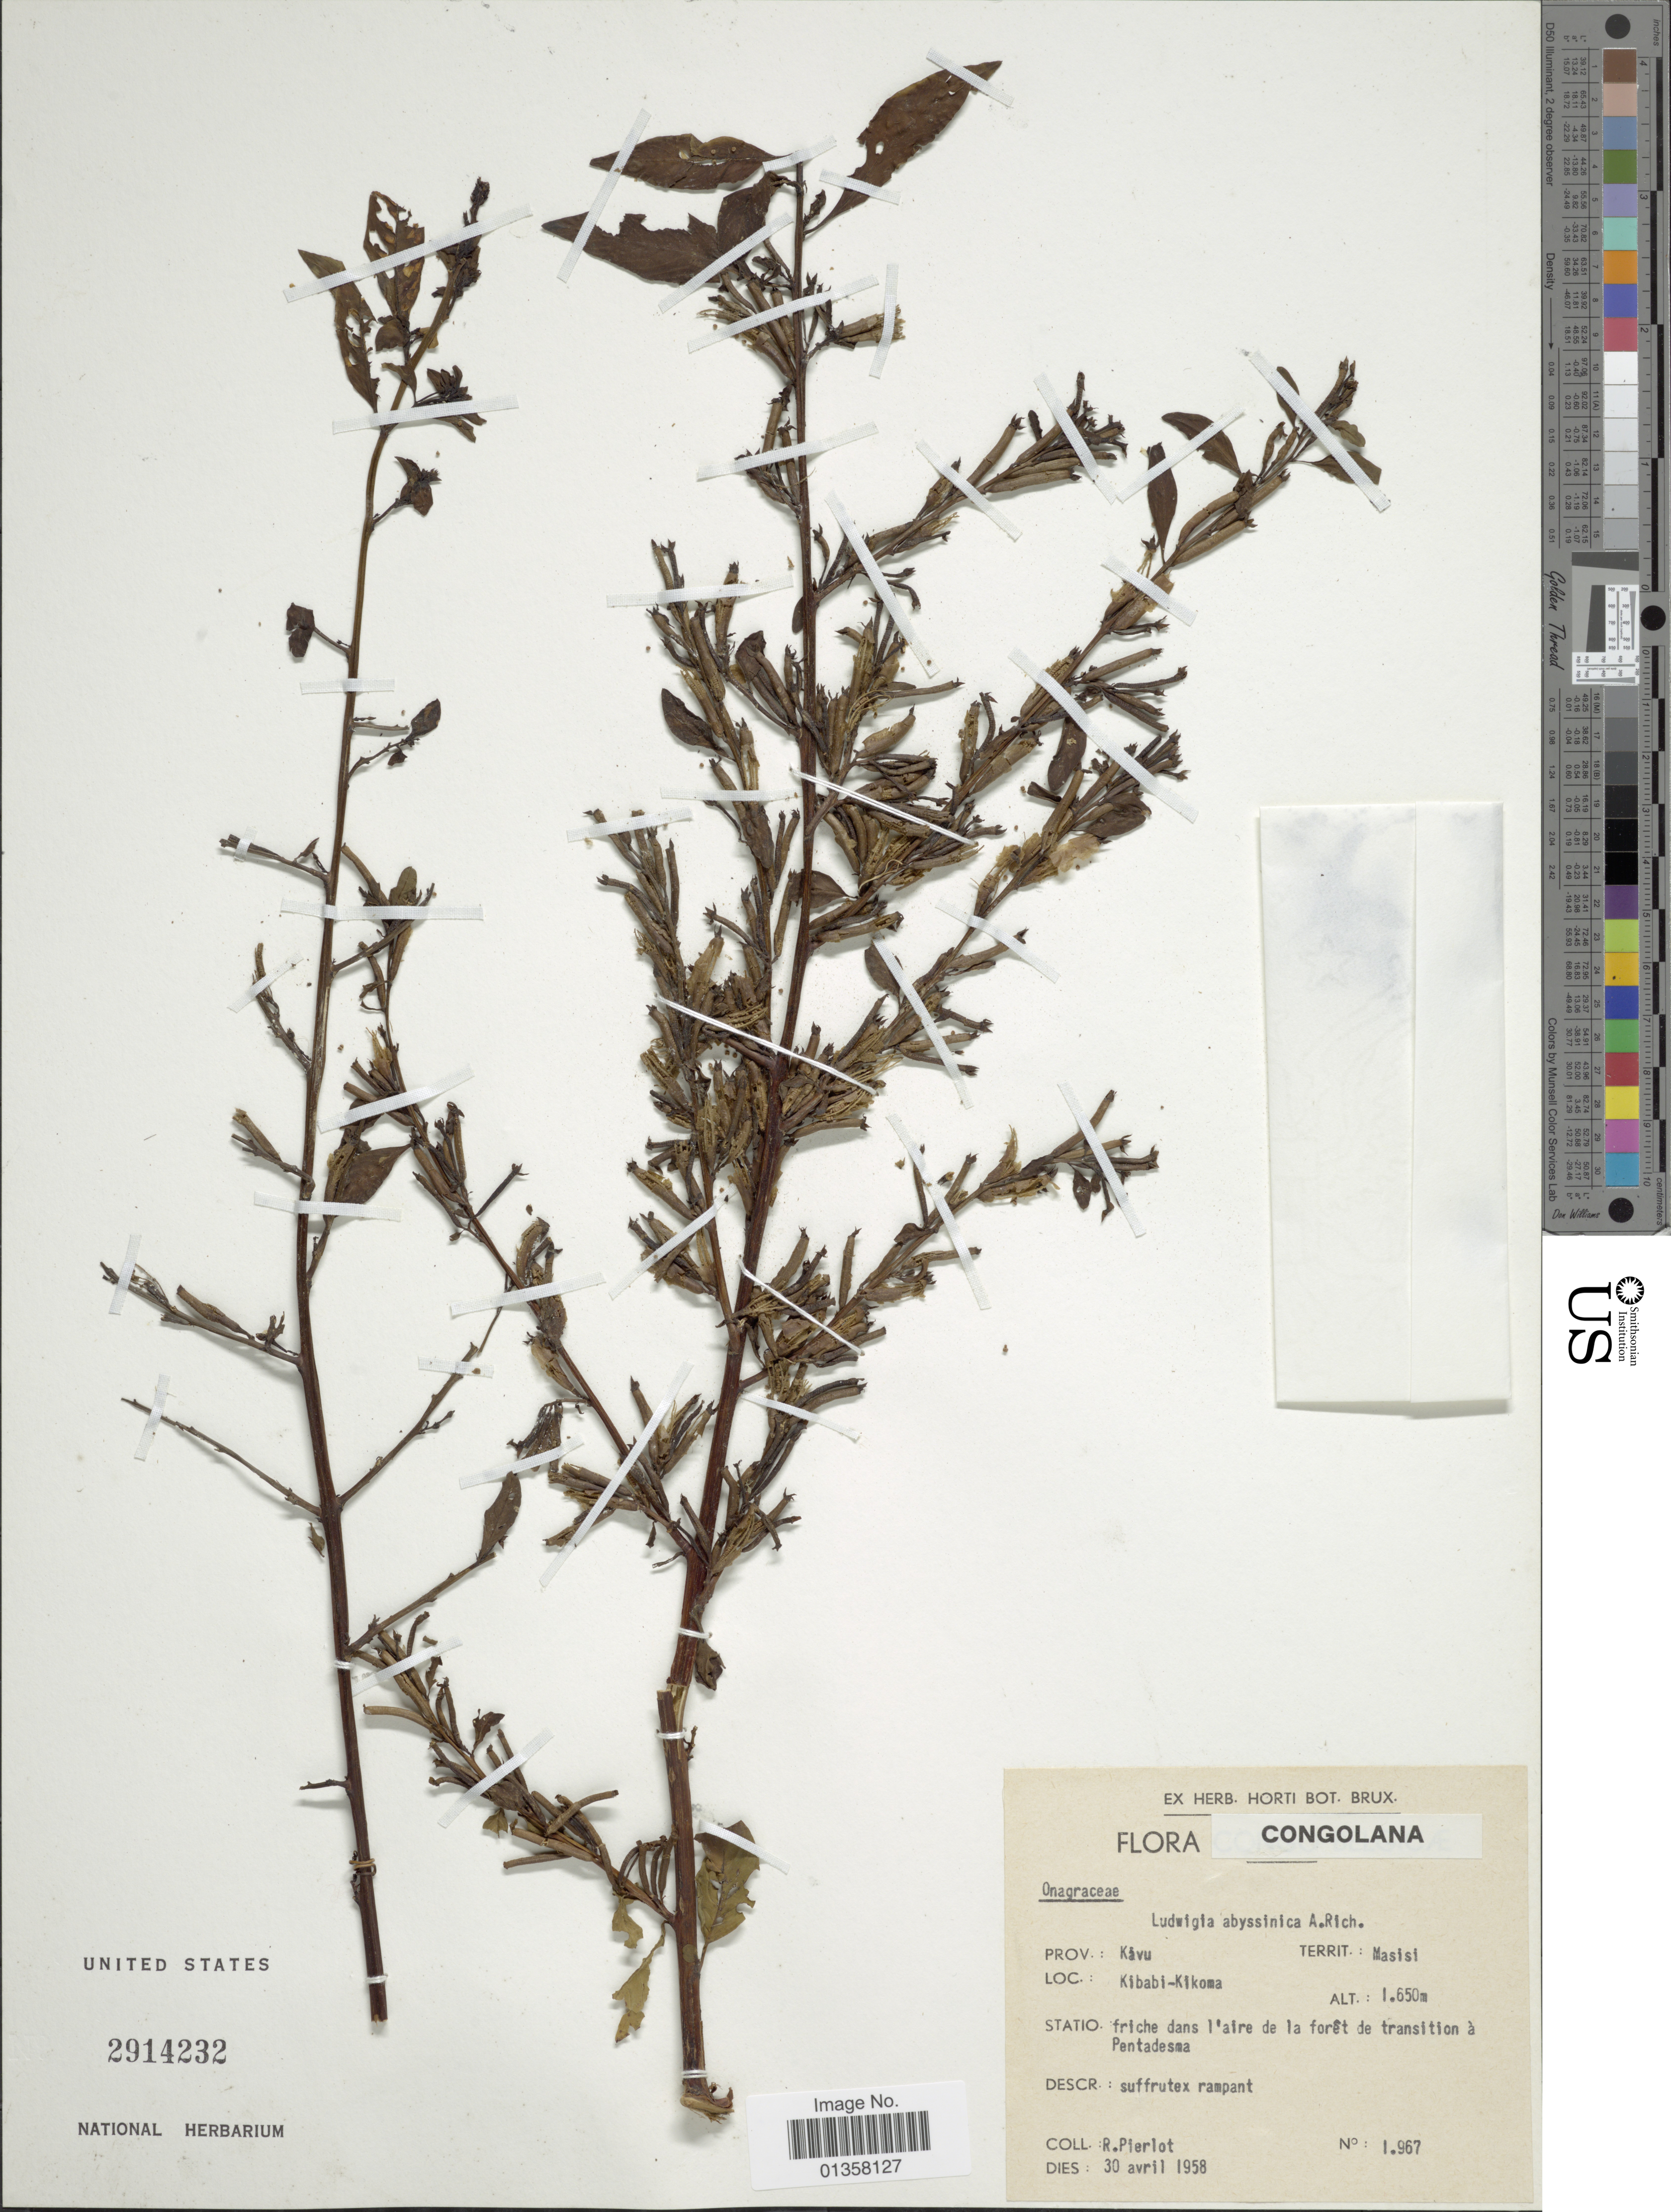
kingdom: Plantae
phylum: Tracheophyta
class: Magnoliopsida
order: Myrtales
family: Onagraceae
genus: Ludwigia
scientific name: Ludwigia abyssinica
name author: A. Rich.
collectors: R. Pierlot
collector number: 1967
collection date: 1958-04-30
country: Congo, Democratic Republic of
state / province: Nord-Kivu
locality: Congolana, Prov.: Kivu, Territ.: Masisi, Kibabi-Kikoma.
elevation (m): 1650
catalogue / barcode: US 2914232